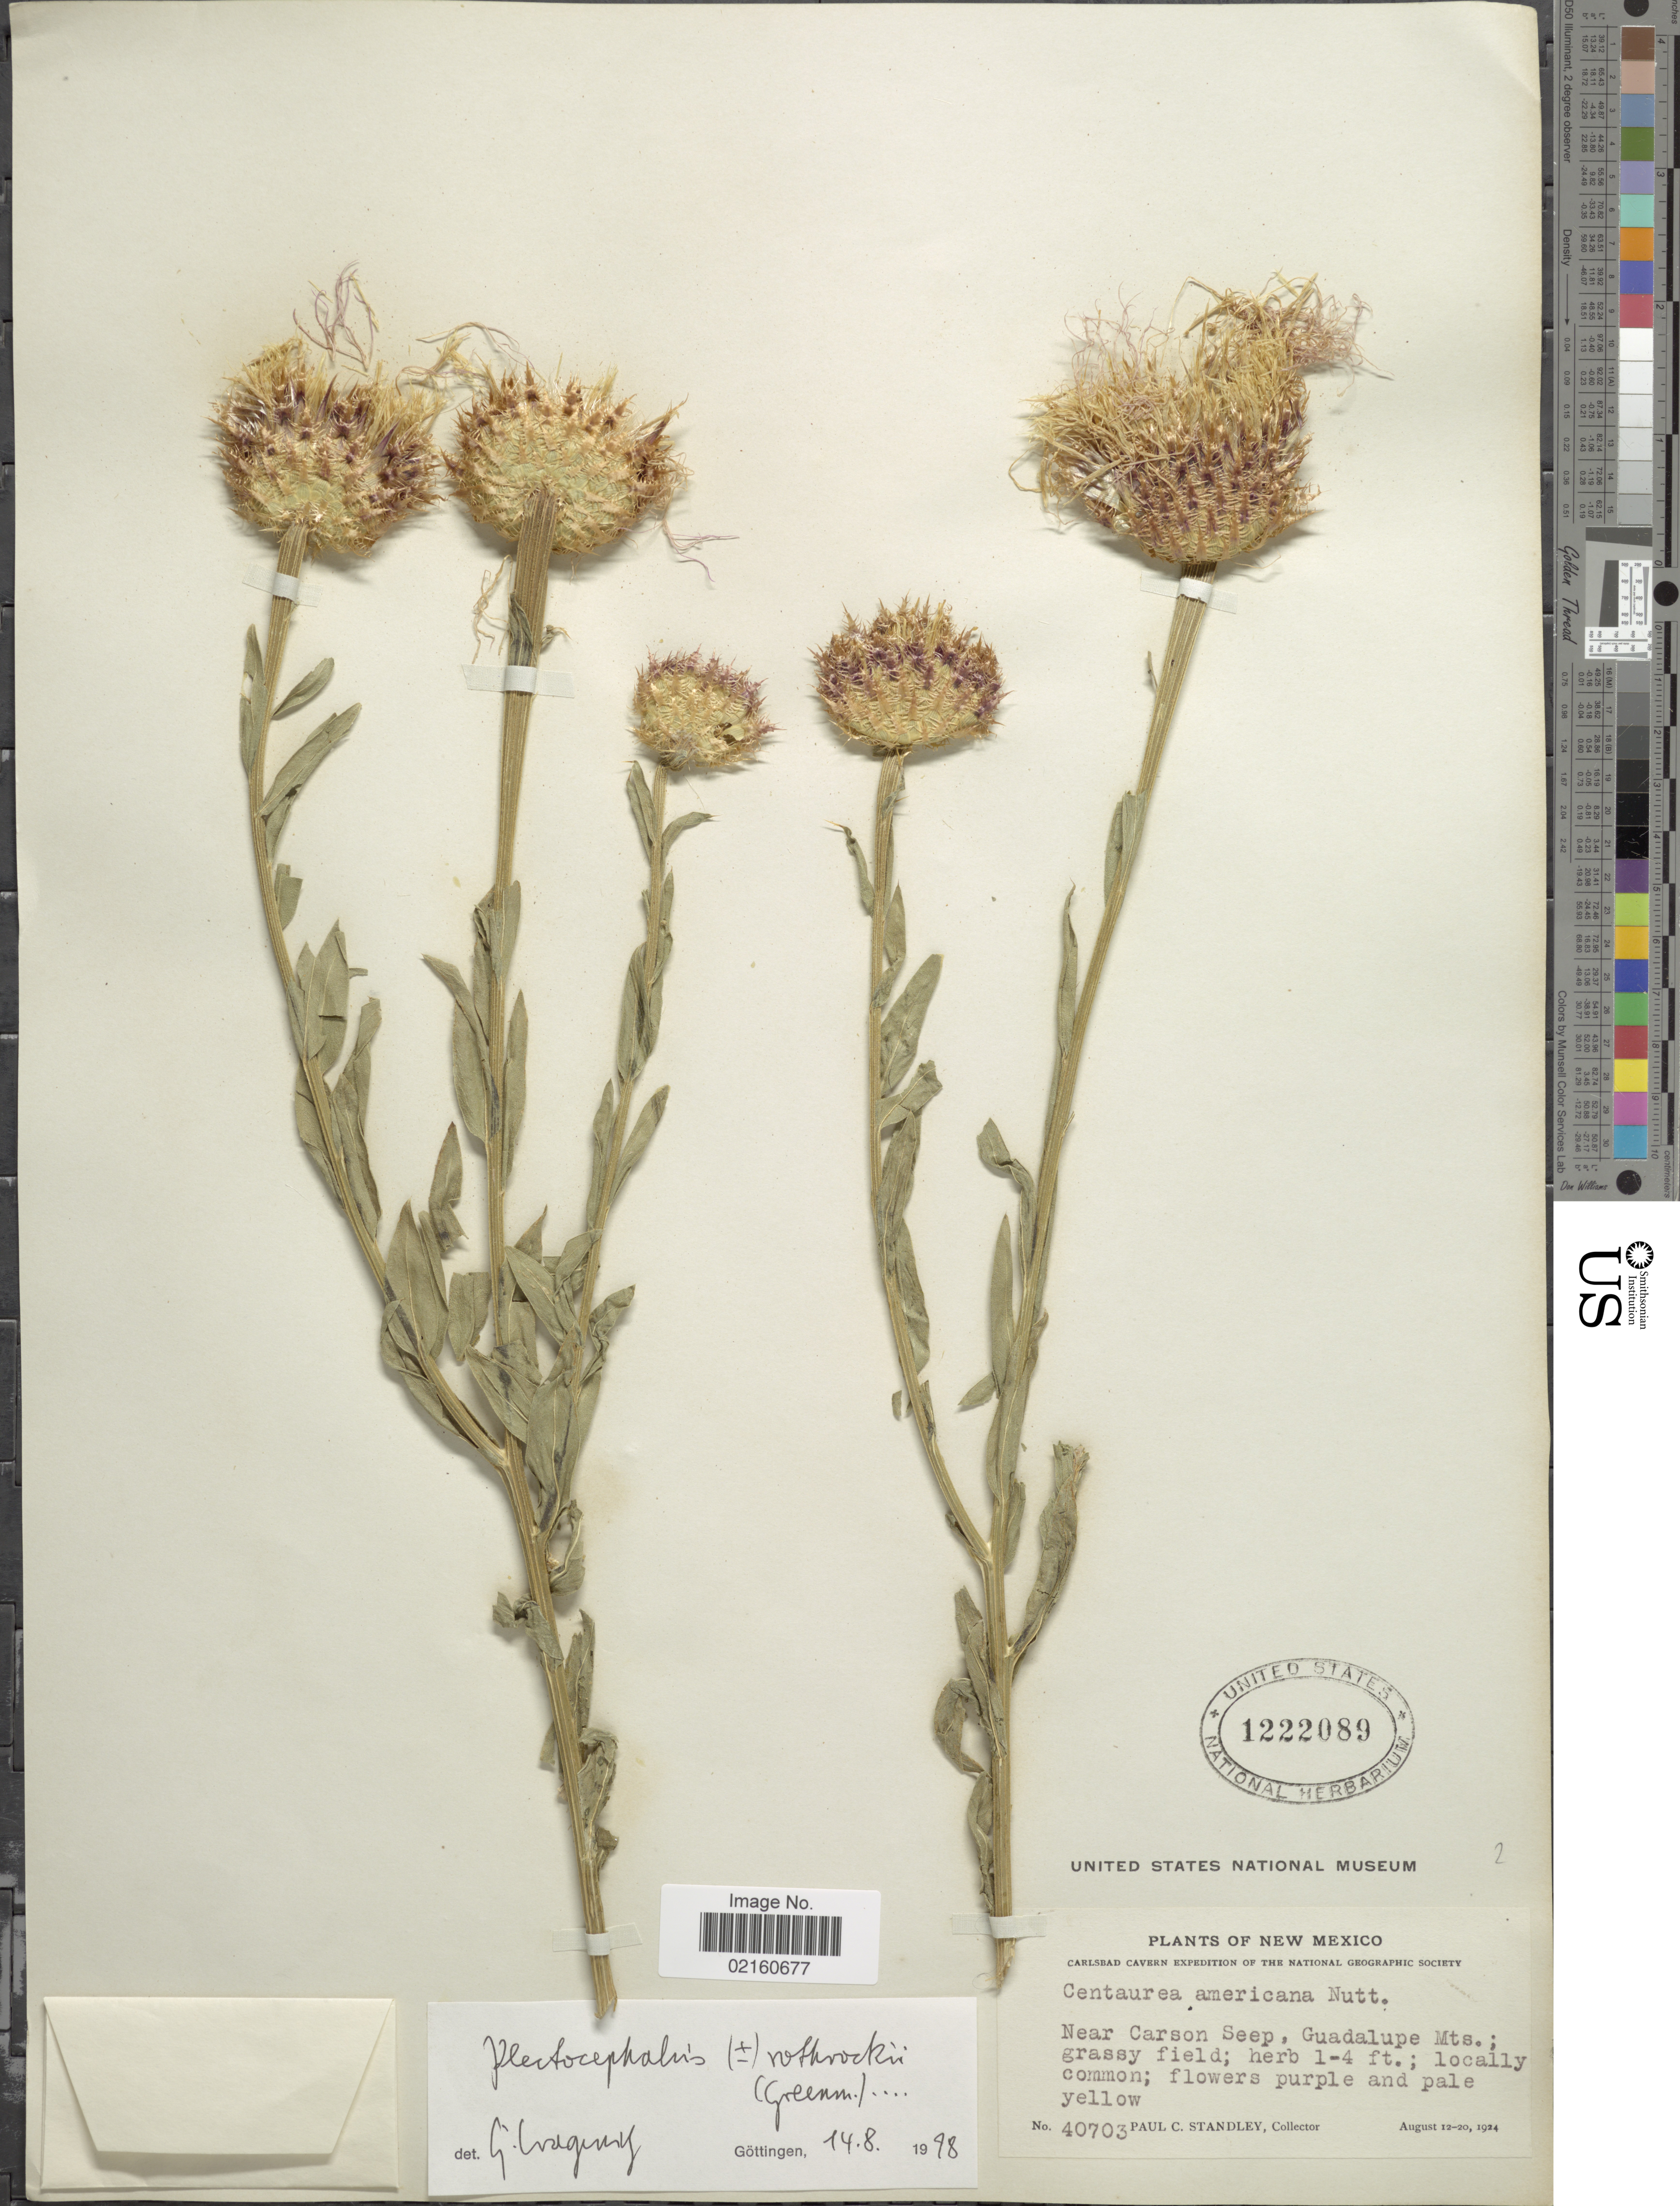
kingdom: Plantae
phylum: Tracheophyta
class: Magnoliopsida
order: Asterales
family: Asteraceae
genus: Plectocephalus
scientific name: Plectocephalus rothrockii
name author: (Greenm.) D.J.N. Hind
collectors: P. C. Standley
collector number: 40703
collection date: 1924-08-12/1924-08-20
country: United States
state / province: New Mexico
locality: Near Carson Seep, Guadalupe Mts.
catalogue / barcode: US 1222089